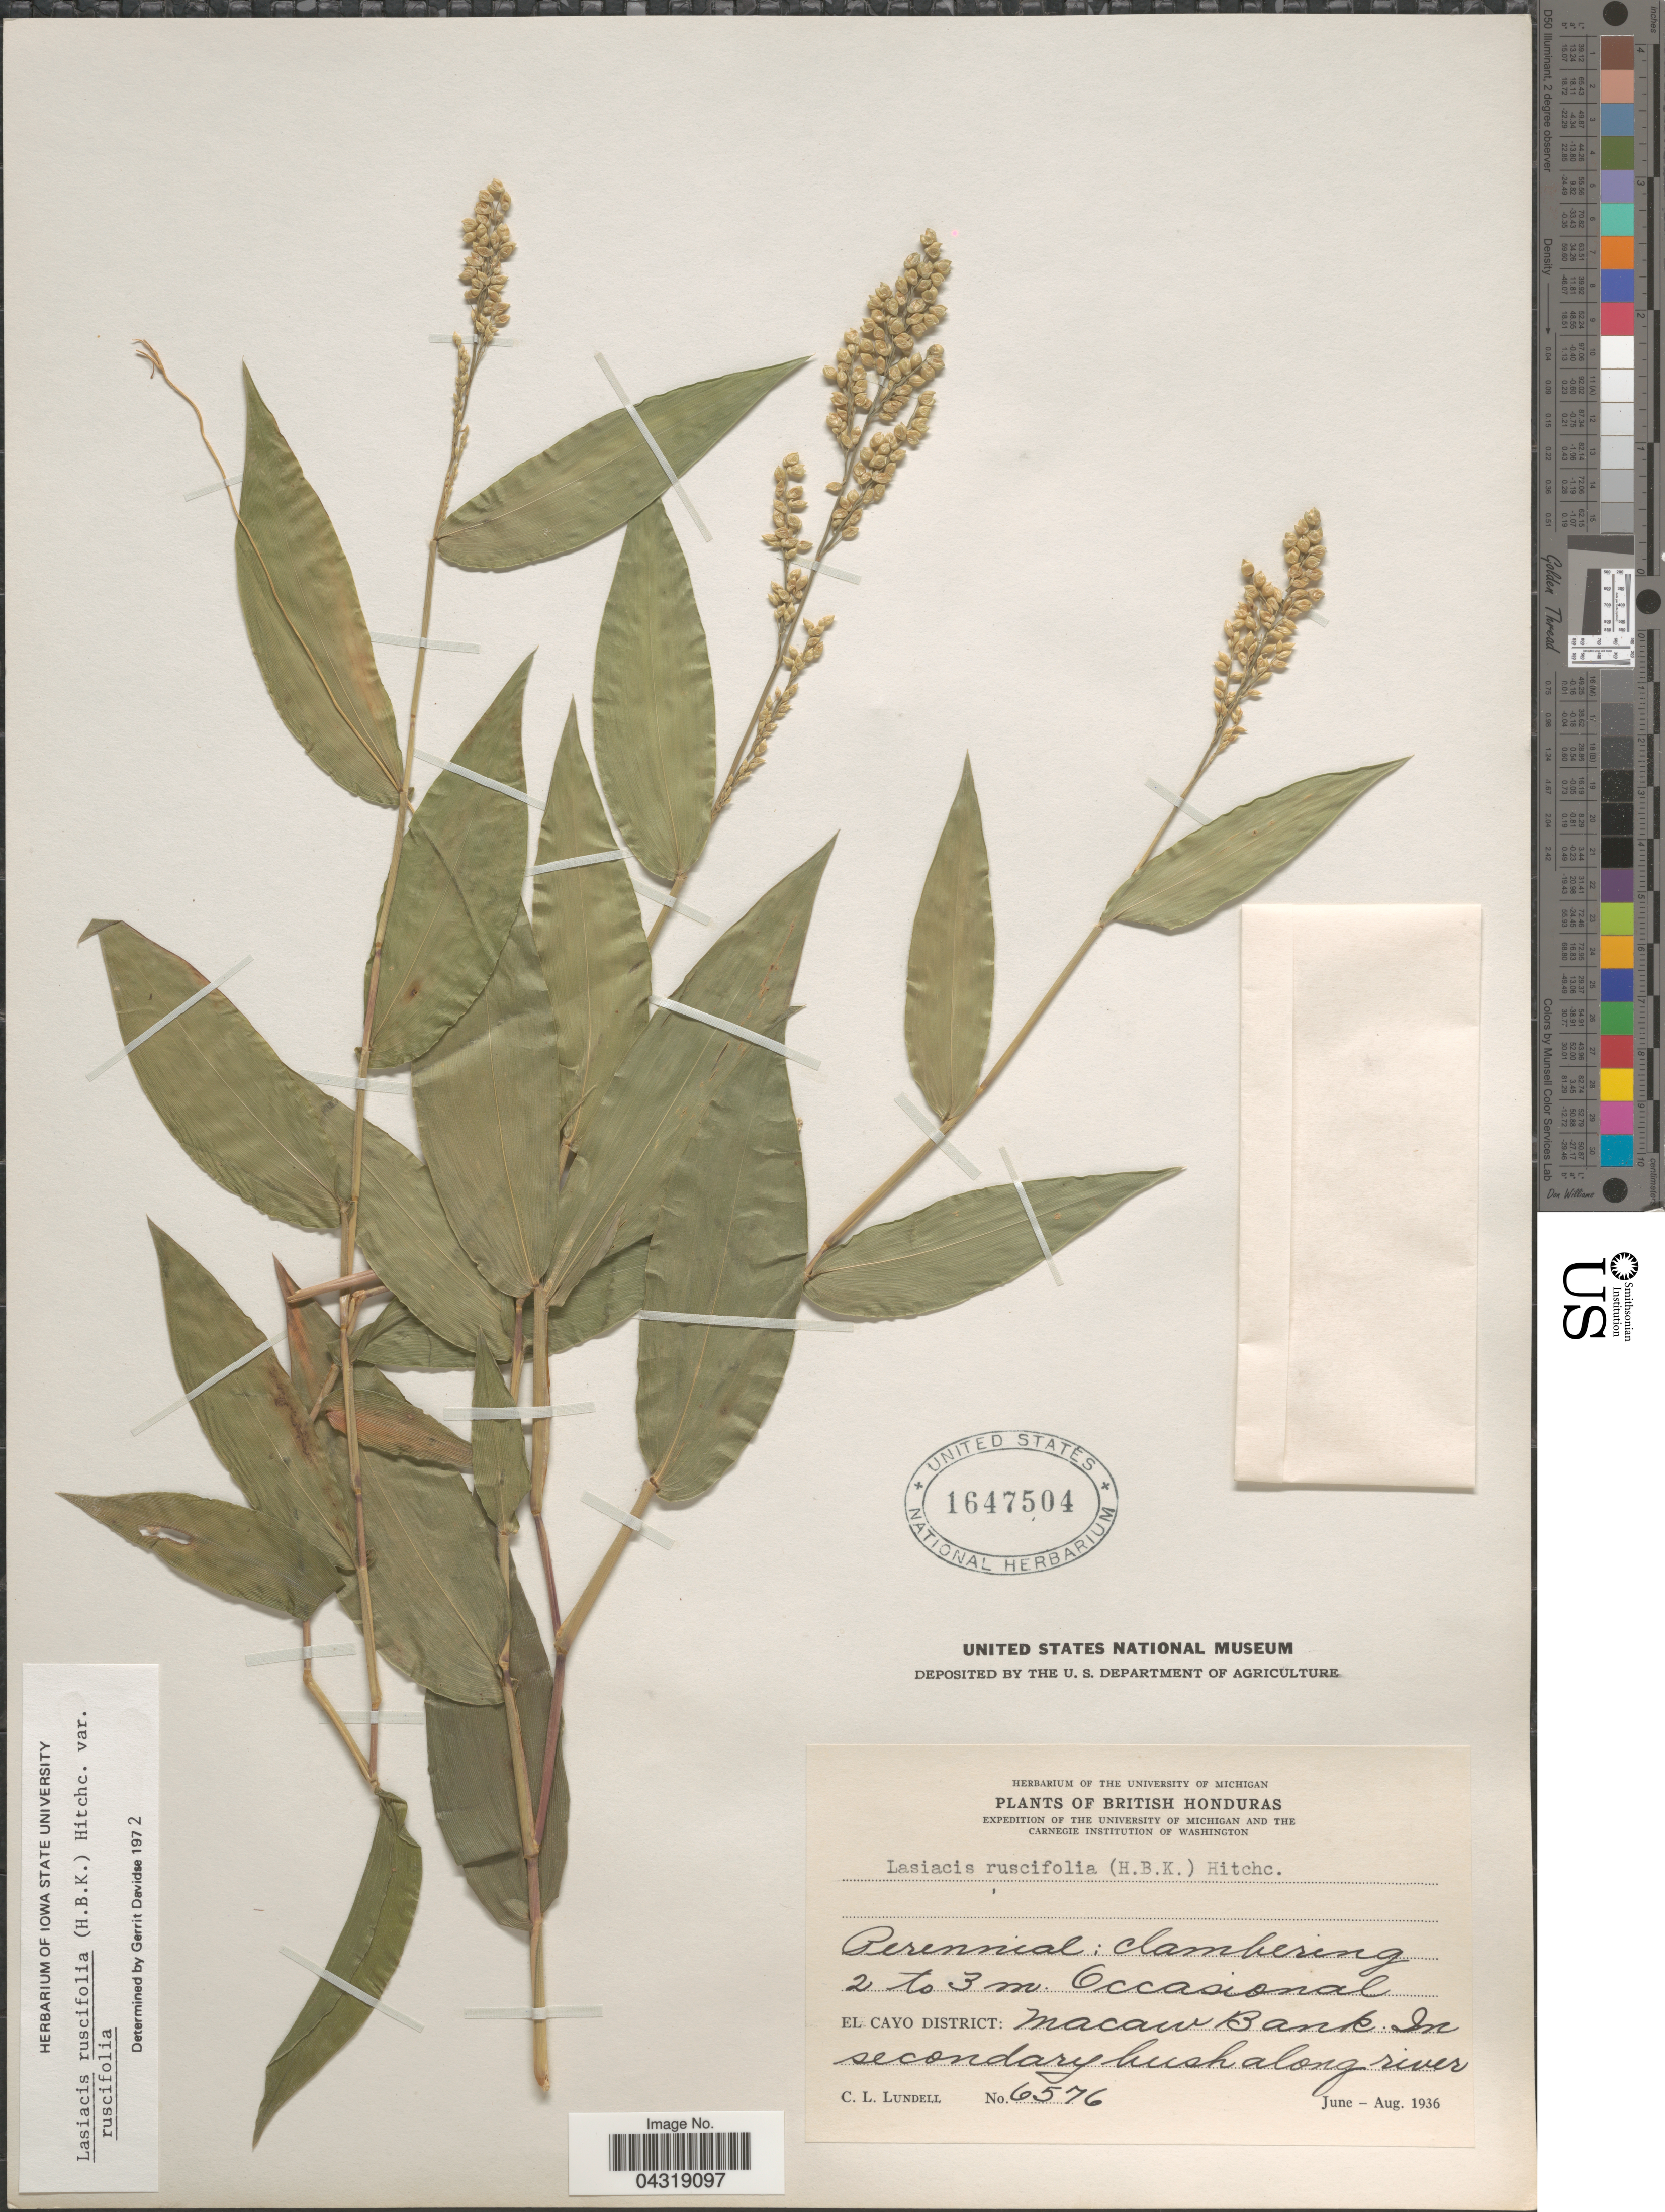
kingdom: Plantae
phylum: Tracheophyta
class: Liliopsida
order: Poales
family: Poaceae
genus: Lasiacis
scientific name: Lasiacis ruscifolia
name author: (Kunth) Hitchc.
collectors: C. L. Lundell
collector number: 6576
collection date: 1936-06/1936-08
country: Belize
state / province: Cayo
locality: British Honduras. Expedition of the University of Michigan and the Carnegie Institution of Washington. El Cayo District: Macaw Bank.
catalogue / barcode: US 1647504